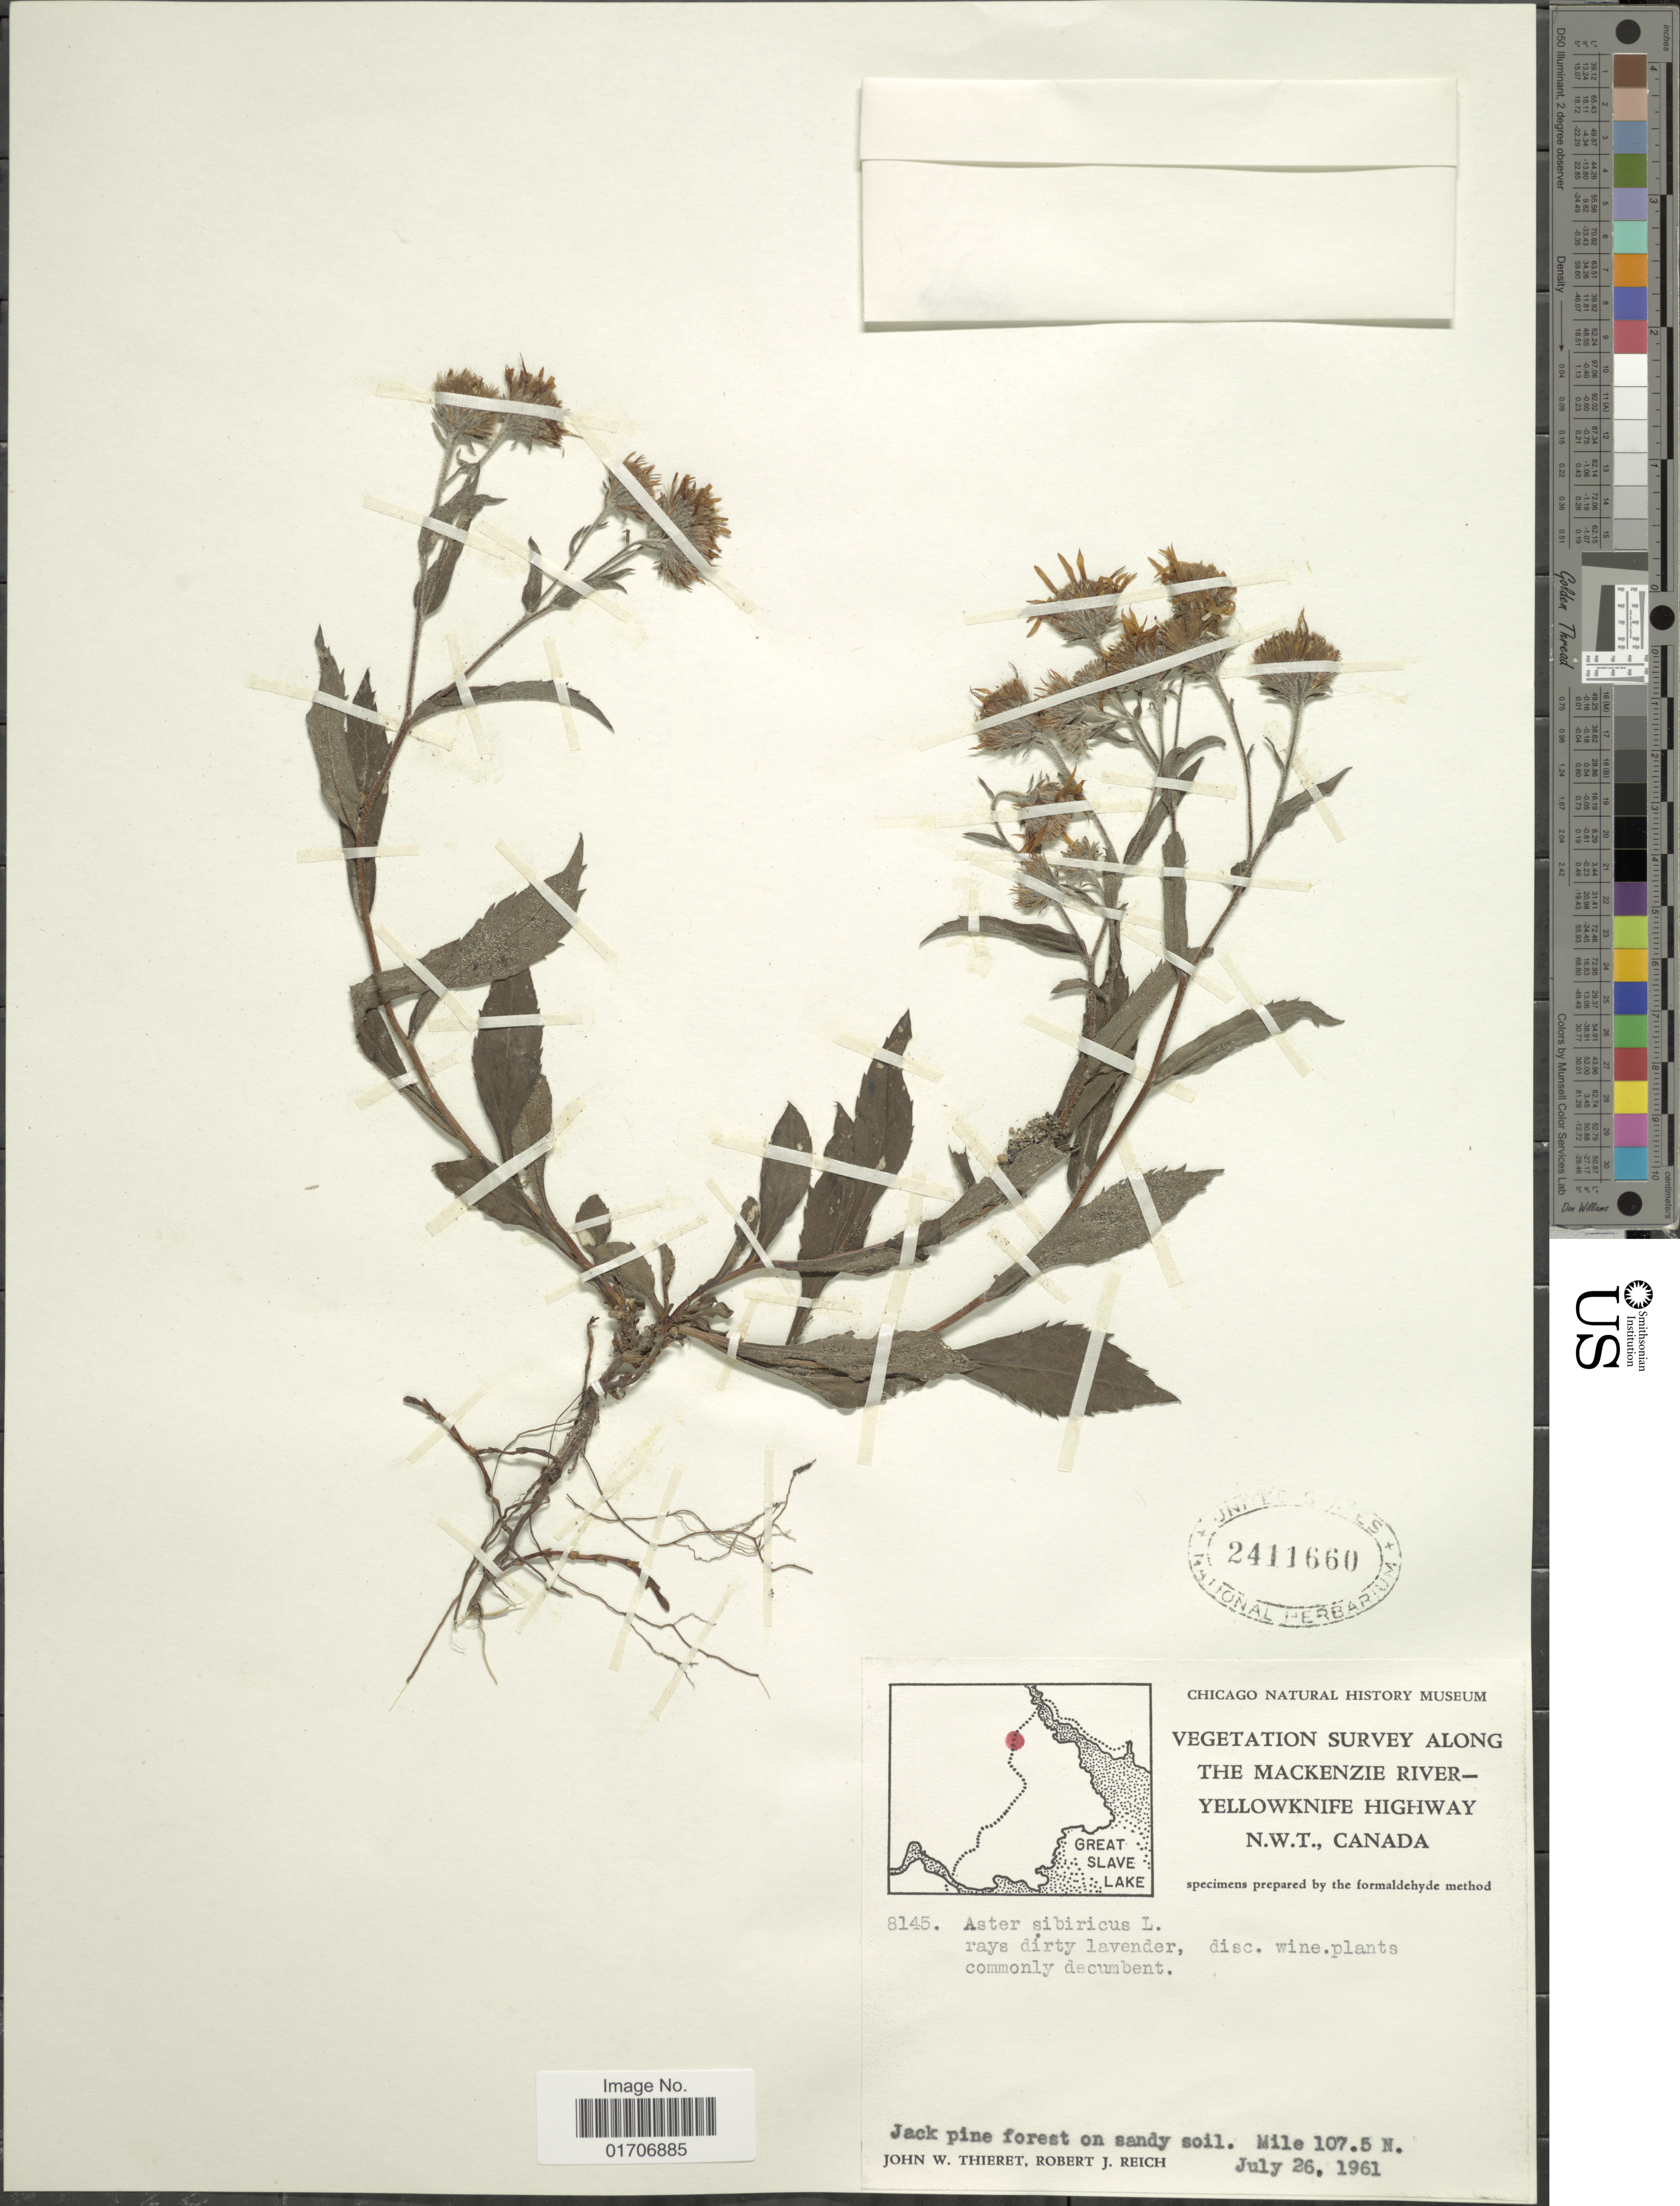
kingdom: Plantae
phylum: Tracheophyta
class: Magnoliopsida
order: Asterales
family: Asteraceae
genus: Eurybia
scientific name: Eurybia sibirica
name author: (L.) G.L. Nesom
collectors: J. W. Thieret & R. Reich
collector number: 8145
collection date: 1961-07-26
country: Canada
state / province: Northwest Territories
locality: Vegetation Survey along the Mackenzie River - Yellowknife Highway N.W.T., Canada. Jack pine forest on sandy soil. Mile 107.5 N.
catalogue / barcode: US 2411660